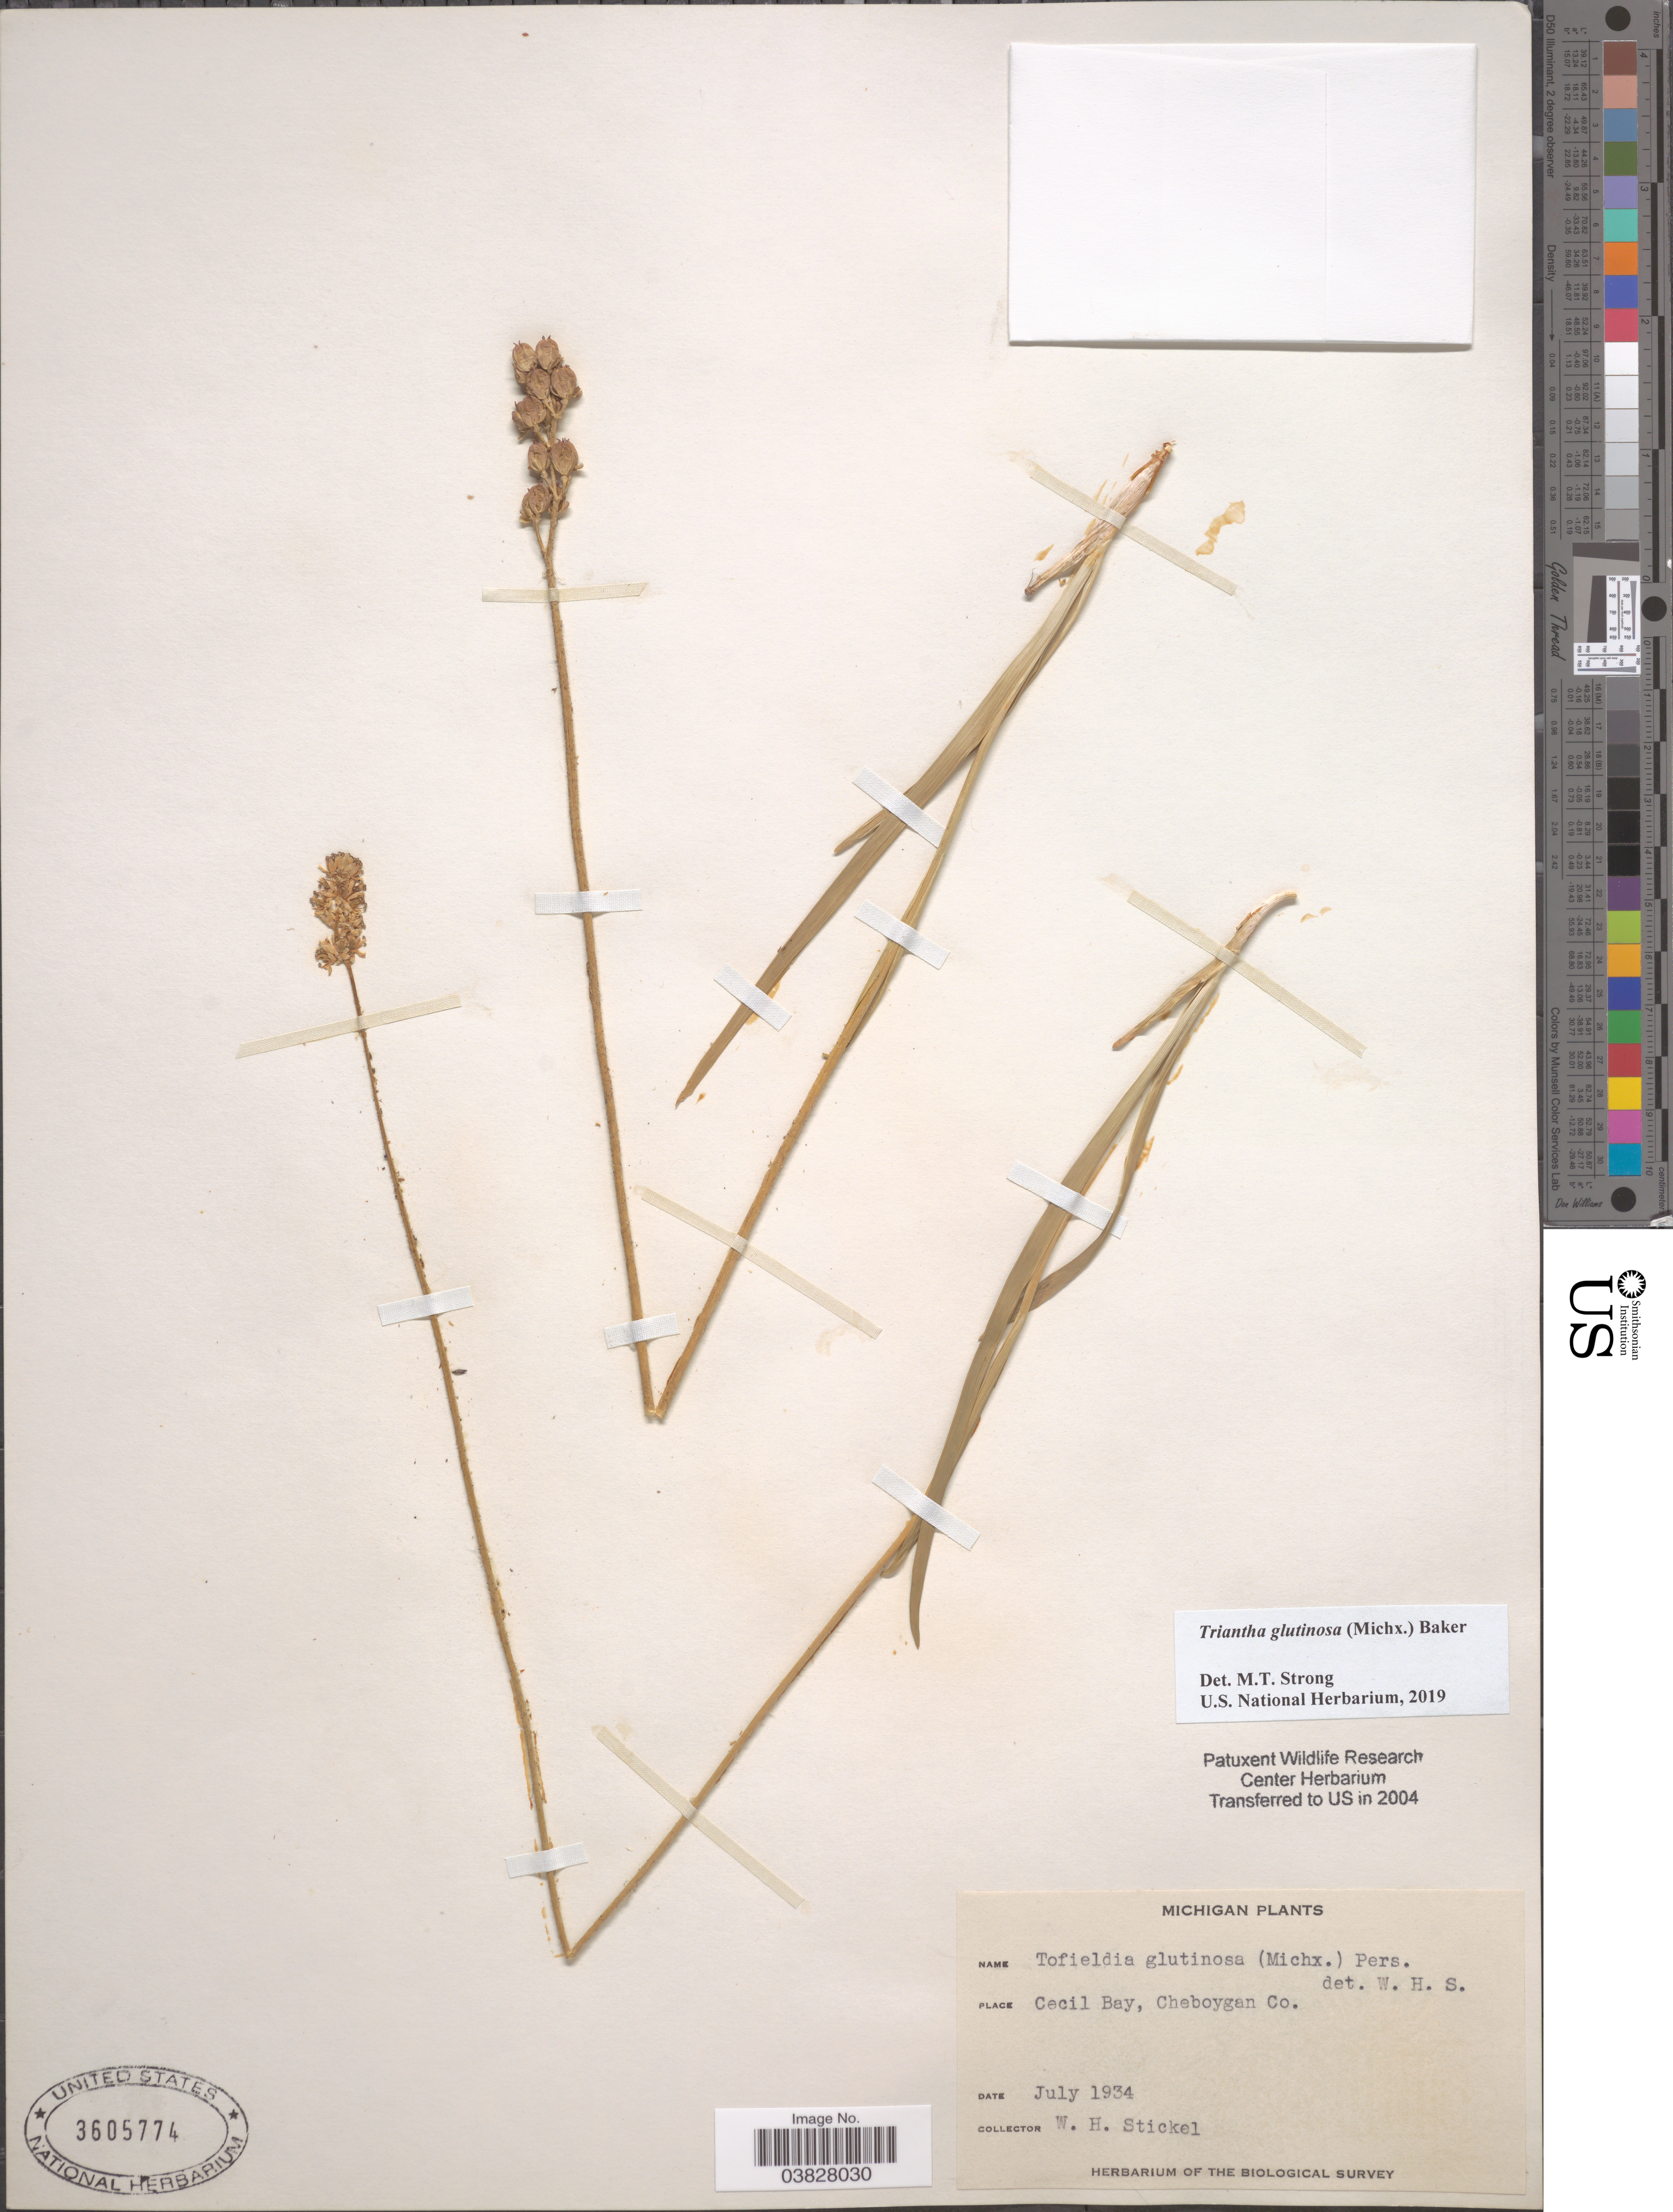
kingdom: Plantae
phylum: Tracheophyta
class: Liliopsida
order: Alismatales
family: Tofieldiaceae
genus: Triantha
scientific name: Triantha glutinosa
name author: (Michx.) Baker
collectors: W. Stickel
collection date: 1934-07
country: United States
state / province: Michigan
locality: Cecil Bay, Cheboygan Co.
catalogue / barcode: US 3605774